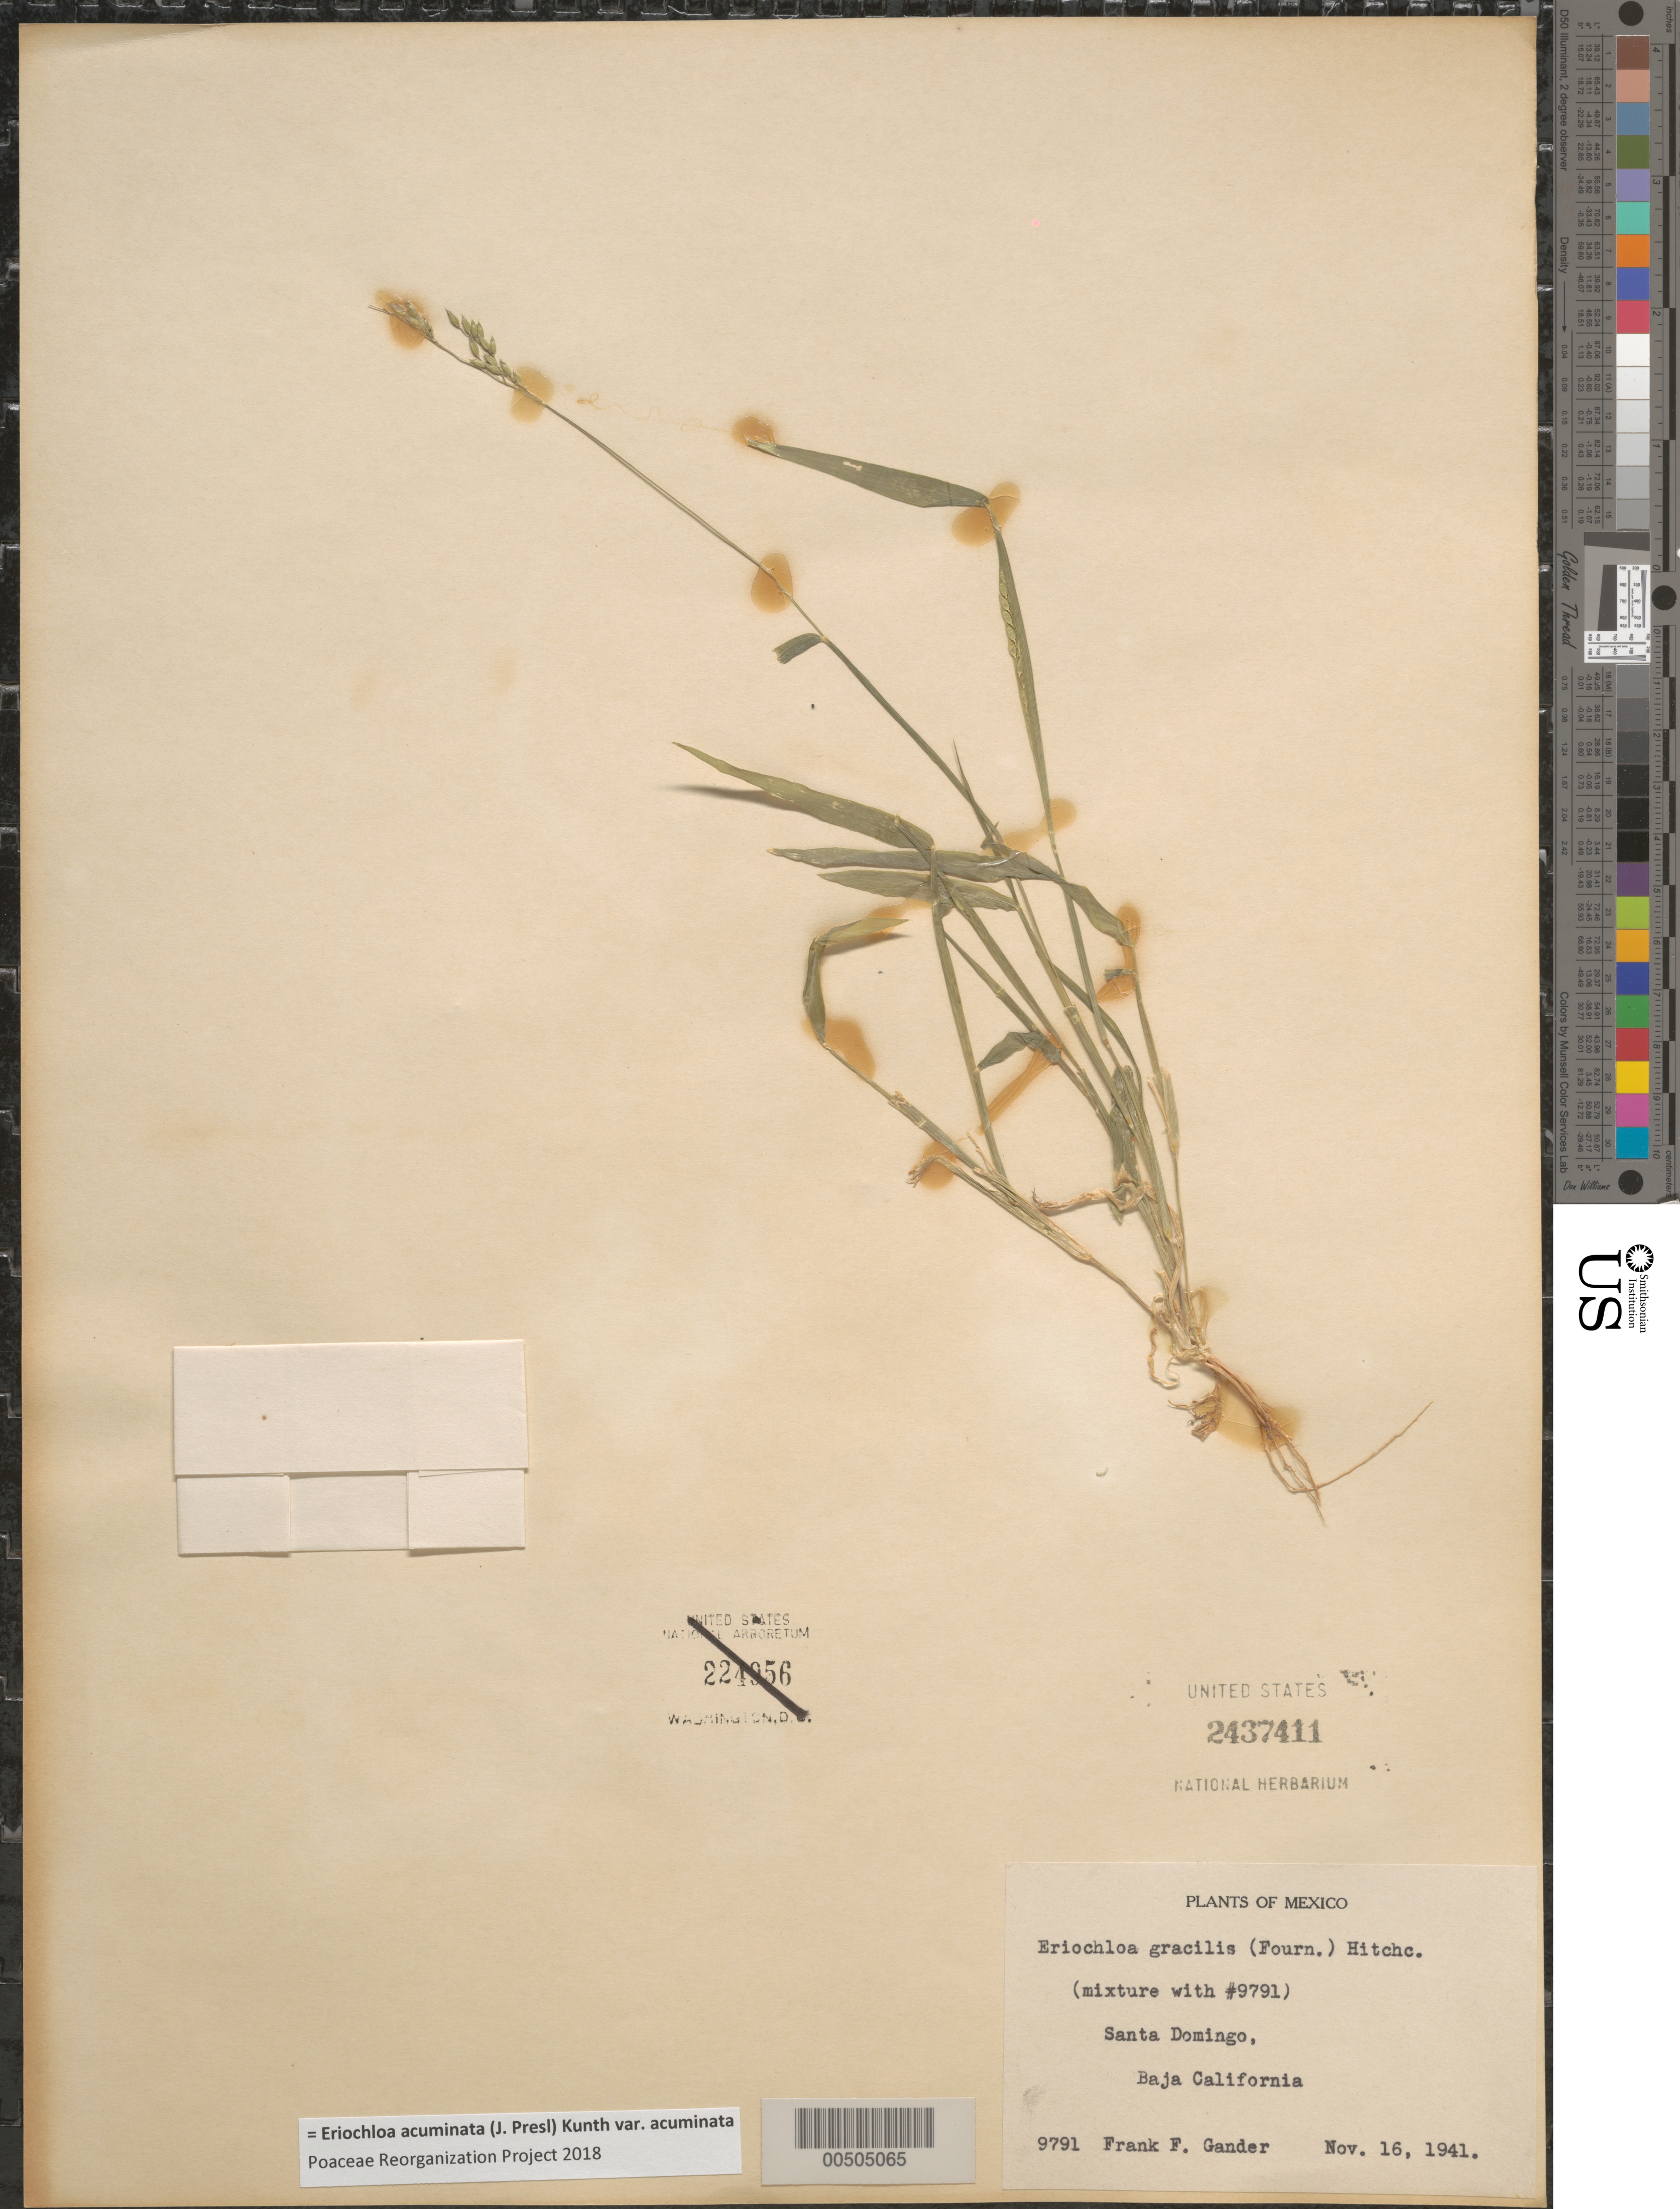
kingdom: Plantae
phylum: Tracheophyta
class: Liliopsida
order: Poales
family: Poaceae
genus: Eriochloa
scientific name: Eriochloa acuminata var. acuminata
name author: (J. Presl) Kunth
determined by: Poaceae Reorganization Project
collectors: F. Gander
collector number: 9791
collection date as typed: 16 Nov 1941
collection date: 1941-11-16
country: Mexico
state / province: Baja California Sur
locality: Santa Domingo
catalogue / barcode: US 2437411